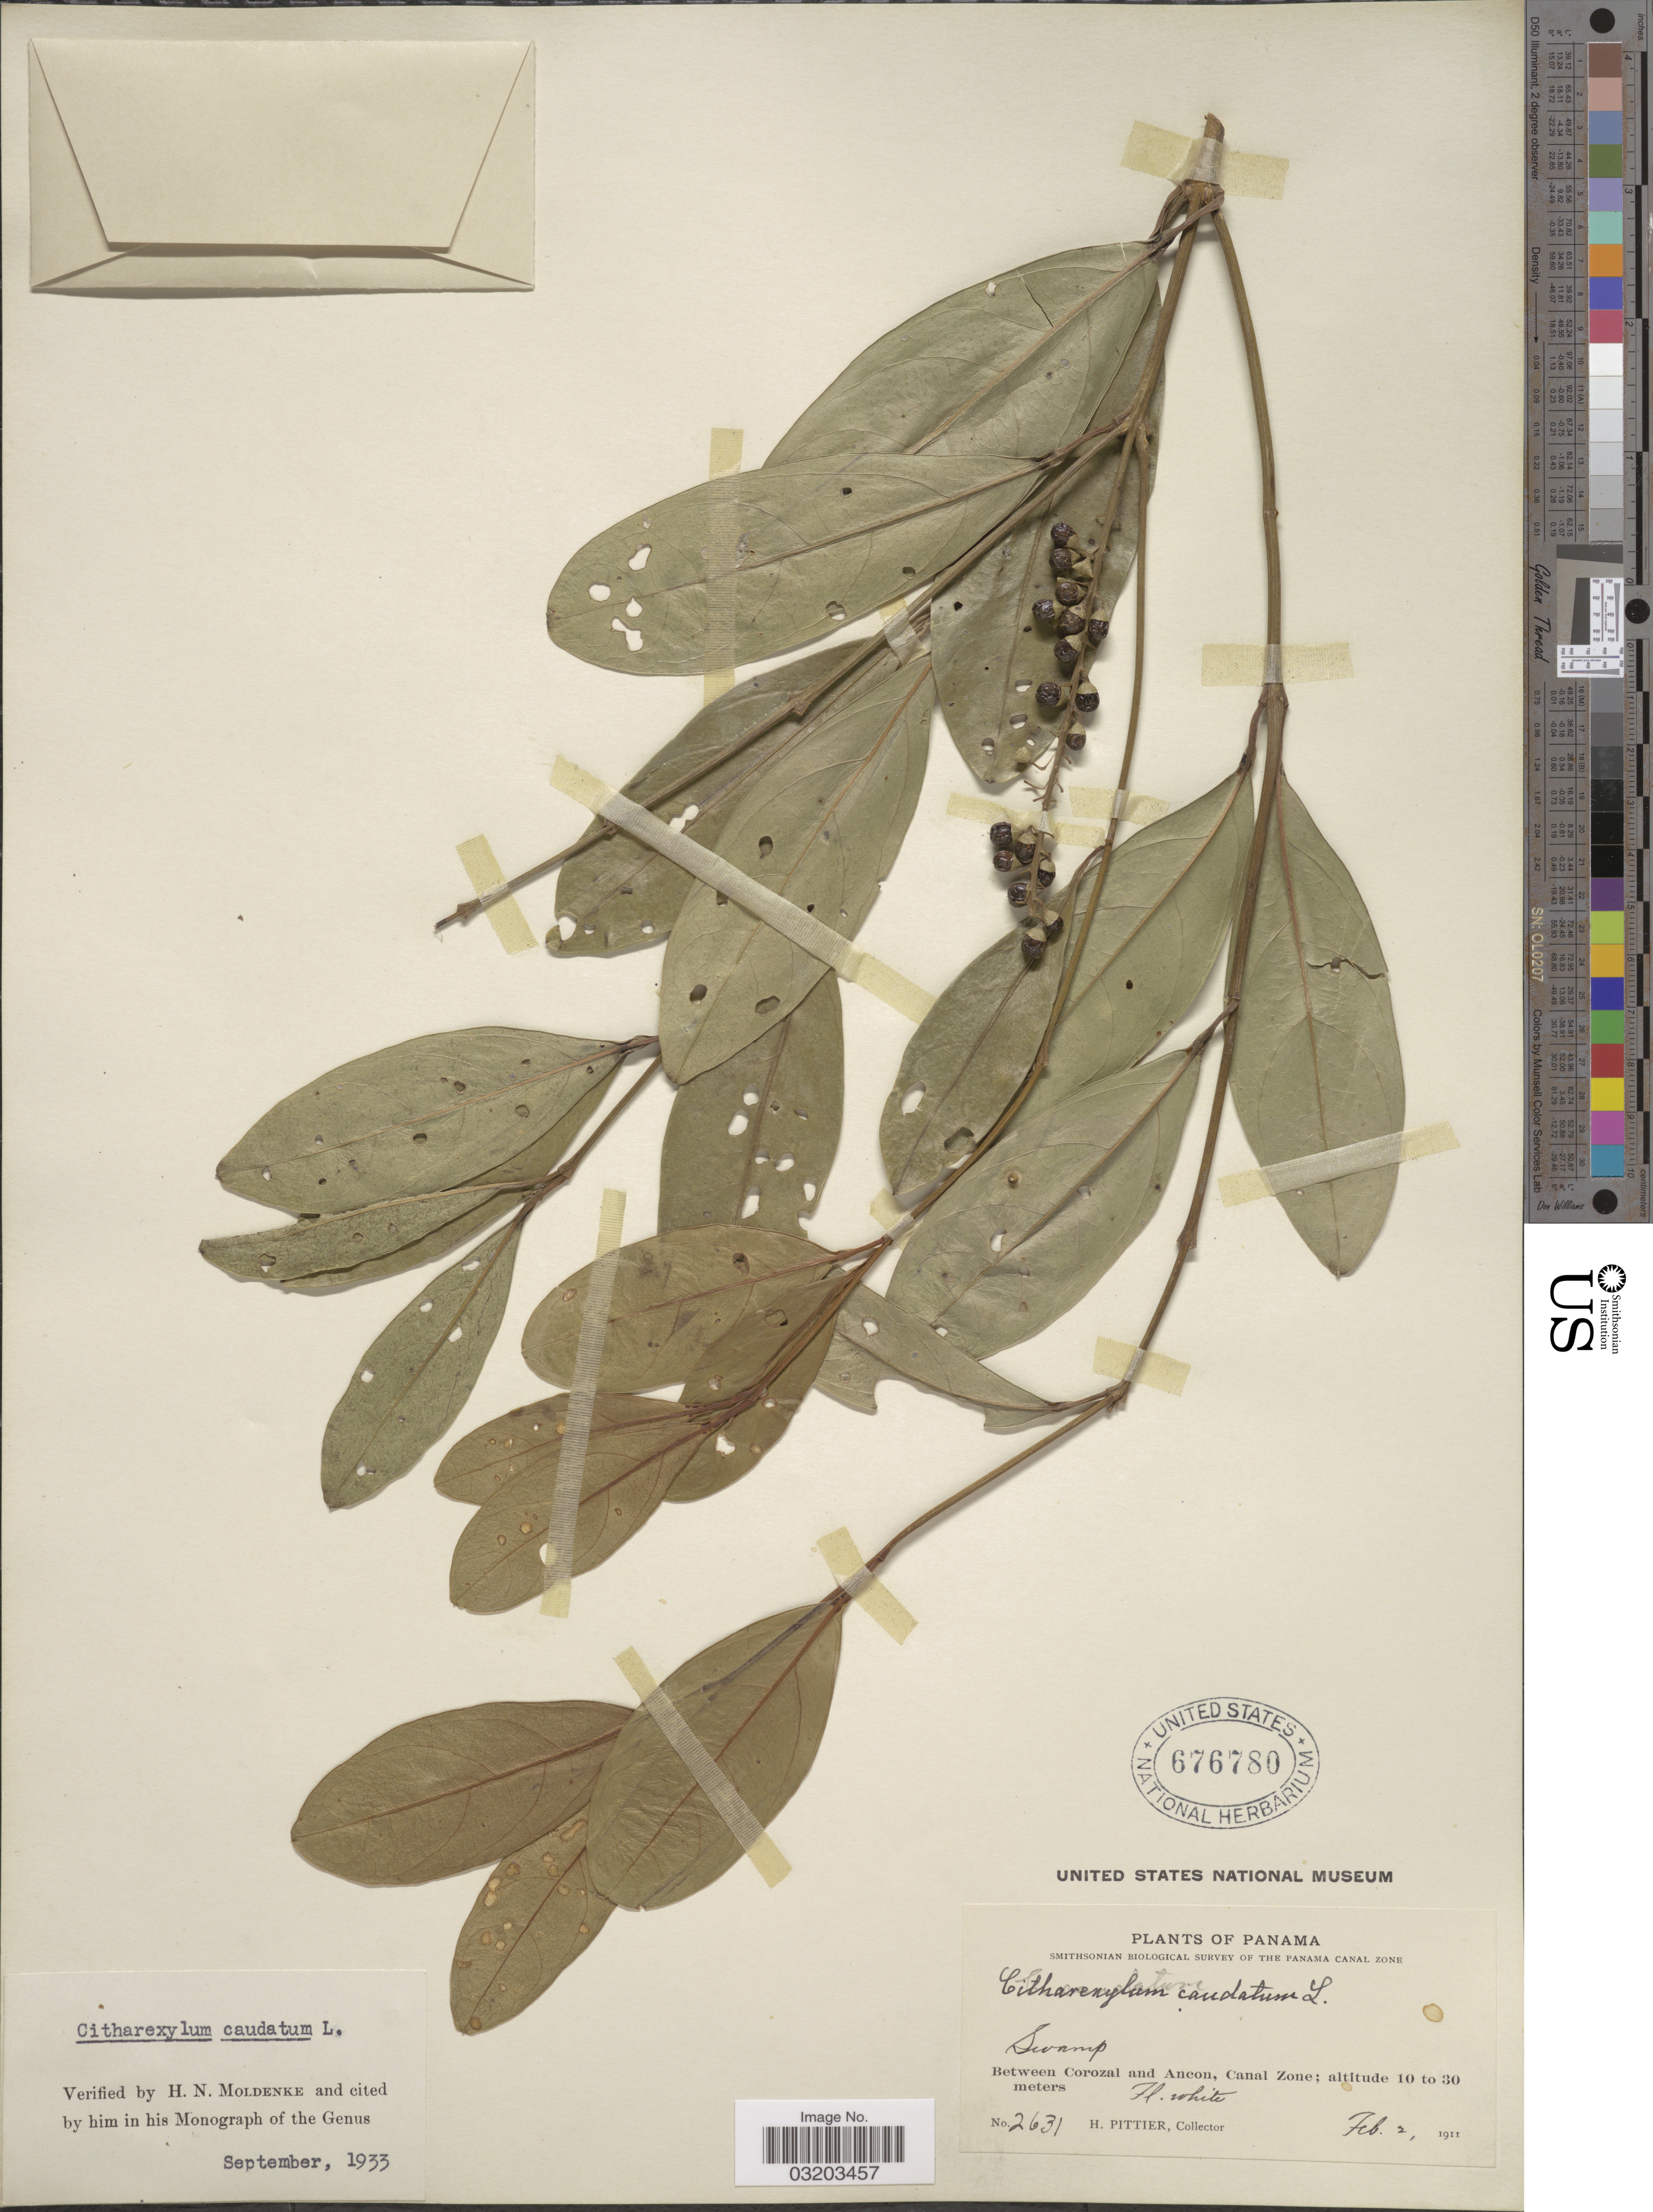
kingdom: Plantae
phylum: Tracheophyta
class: Magnoliopsida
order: Lamiales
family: Verbenaceae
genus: Citharexylum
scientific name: Citharexylum caudatum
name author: L.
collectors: H. F. Pittier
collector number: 2631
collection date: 1911-02-02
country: Panama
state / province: Colón / Panamá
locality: Between Corozal and Ancon, Canal Zone.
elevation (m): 10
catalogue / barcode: US 676780